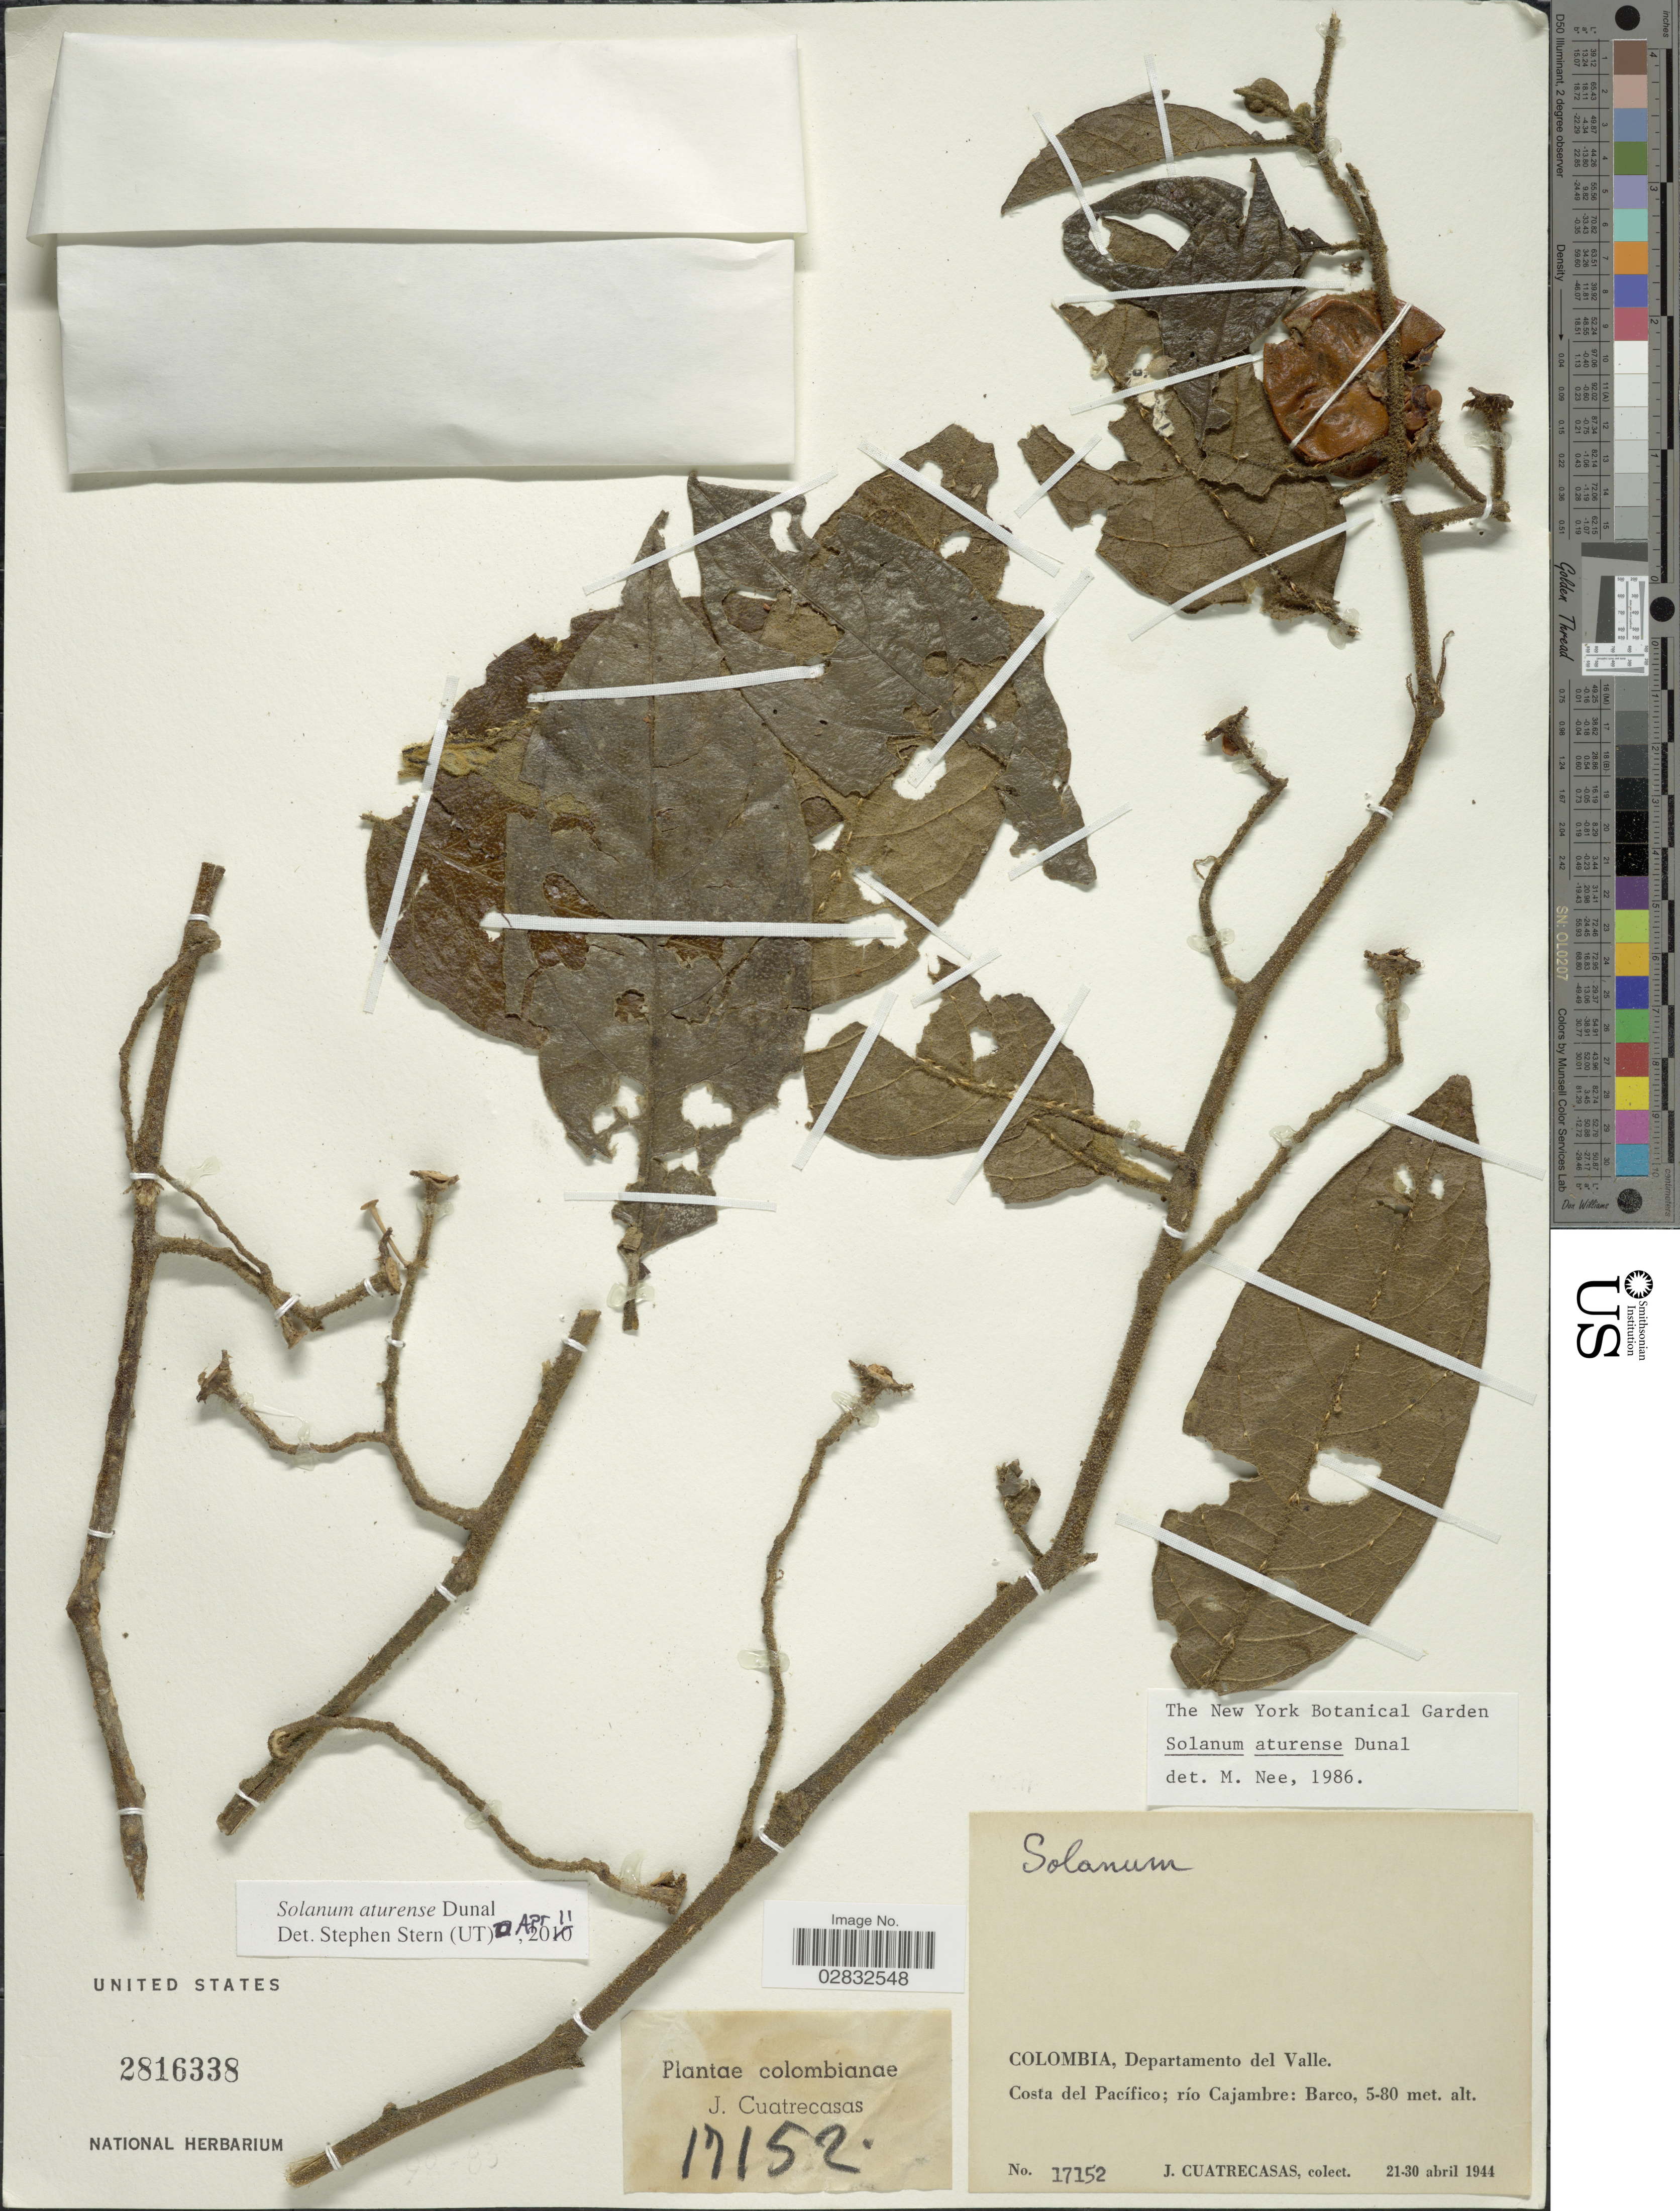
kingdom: Plantae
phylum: Tracheophyta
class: Magnoliopsida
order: Solanales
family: Solanaceae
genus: Solanum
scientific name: Solanum aturense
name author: Humb. & Bonpl. ex Dunal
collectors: J. Cuatrecasas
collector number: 17152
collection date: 1944-04-21/1944-04-30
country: Colombia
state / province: Valle del Cauca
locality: Departamento del Valle, Costa del Pacífico, río Cajambre, Barco.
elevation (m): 5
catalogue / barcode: US 2816338